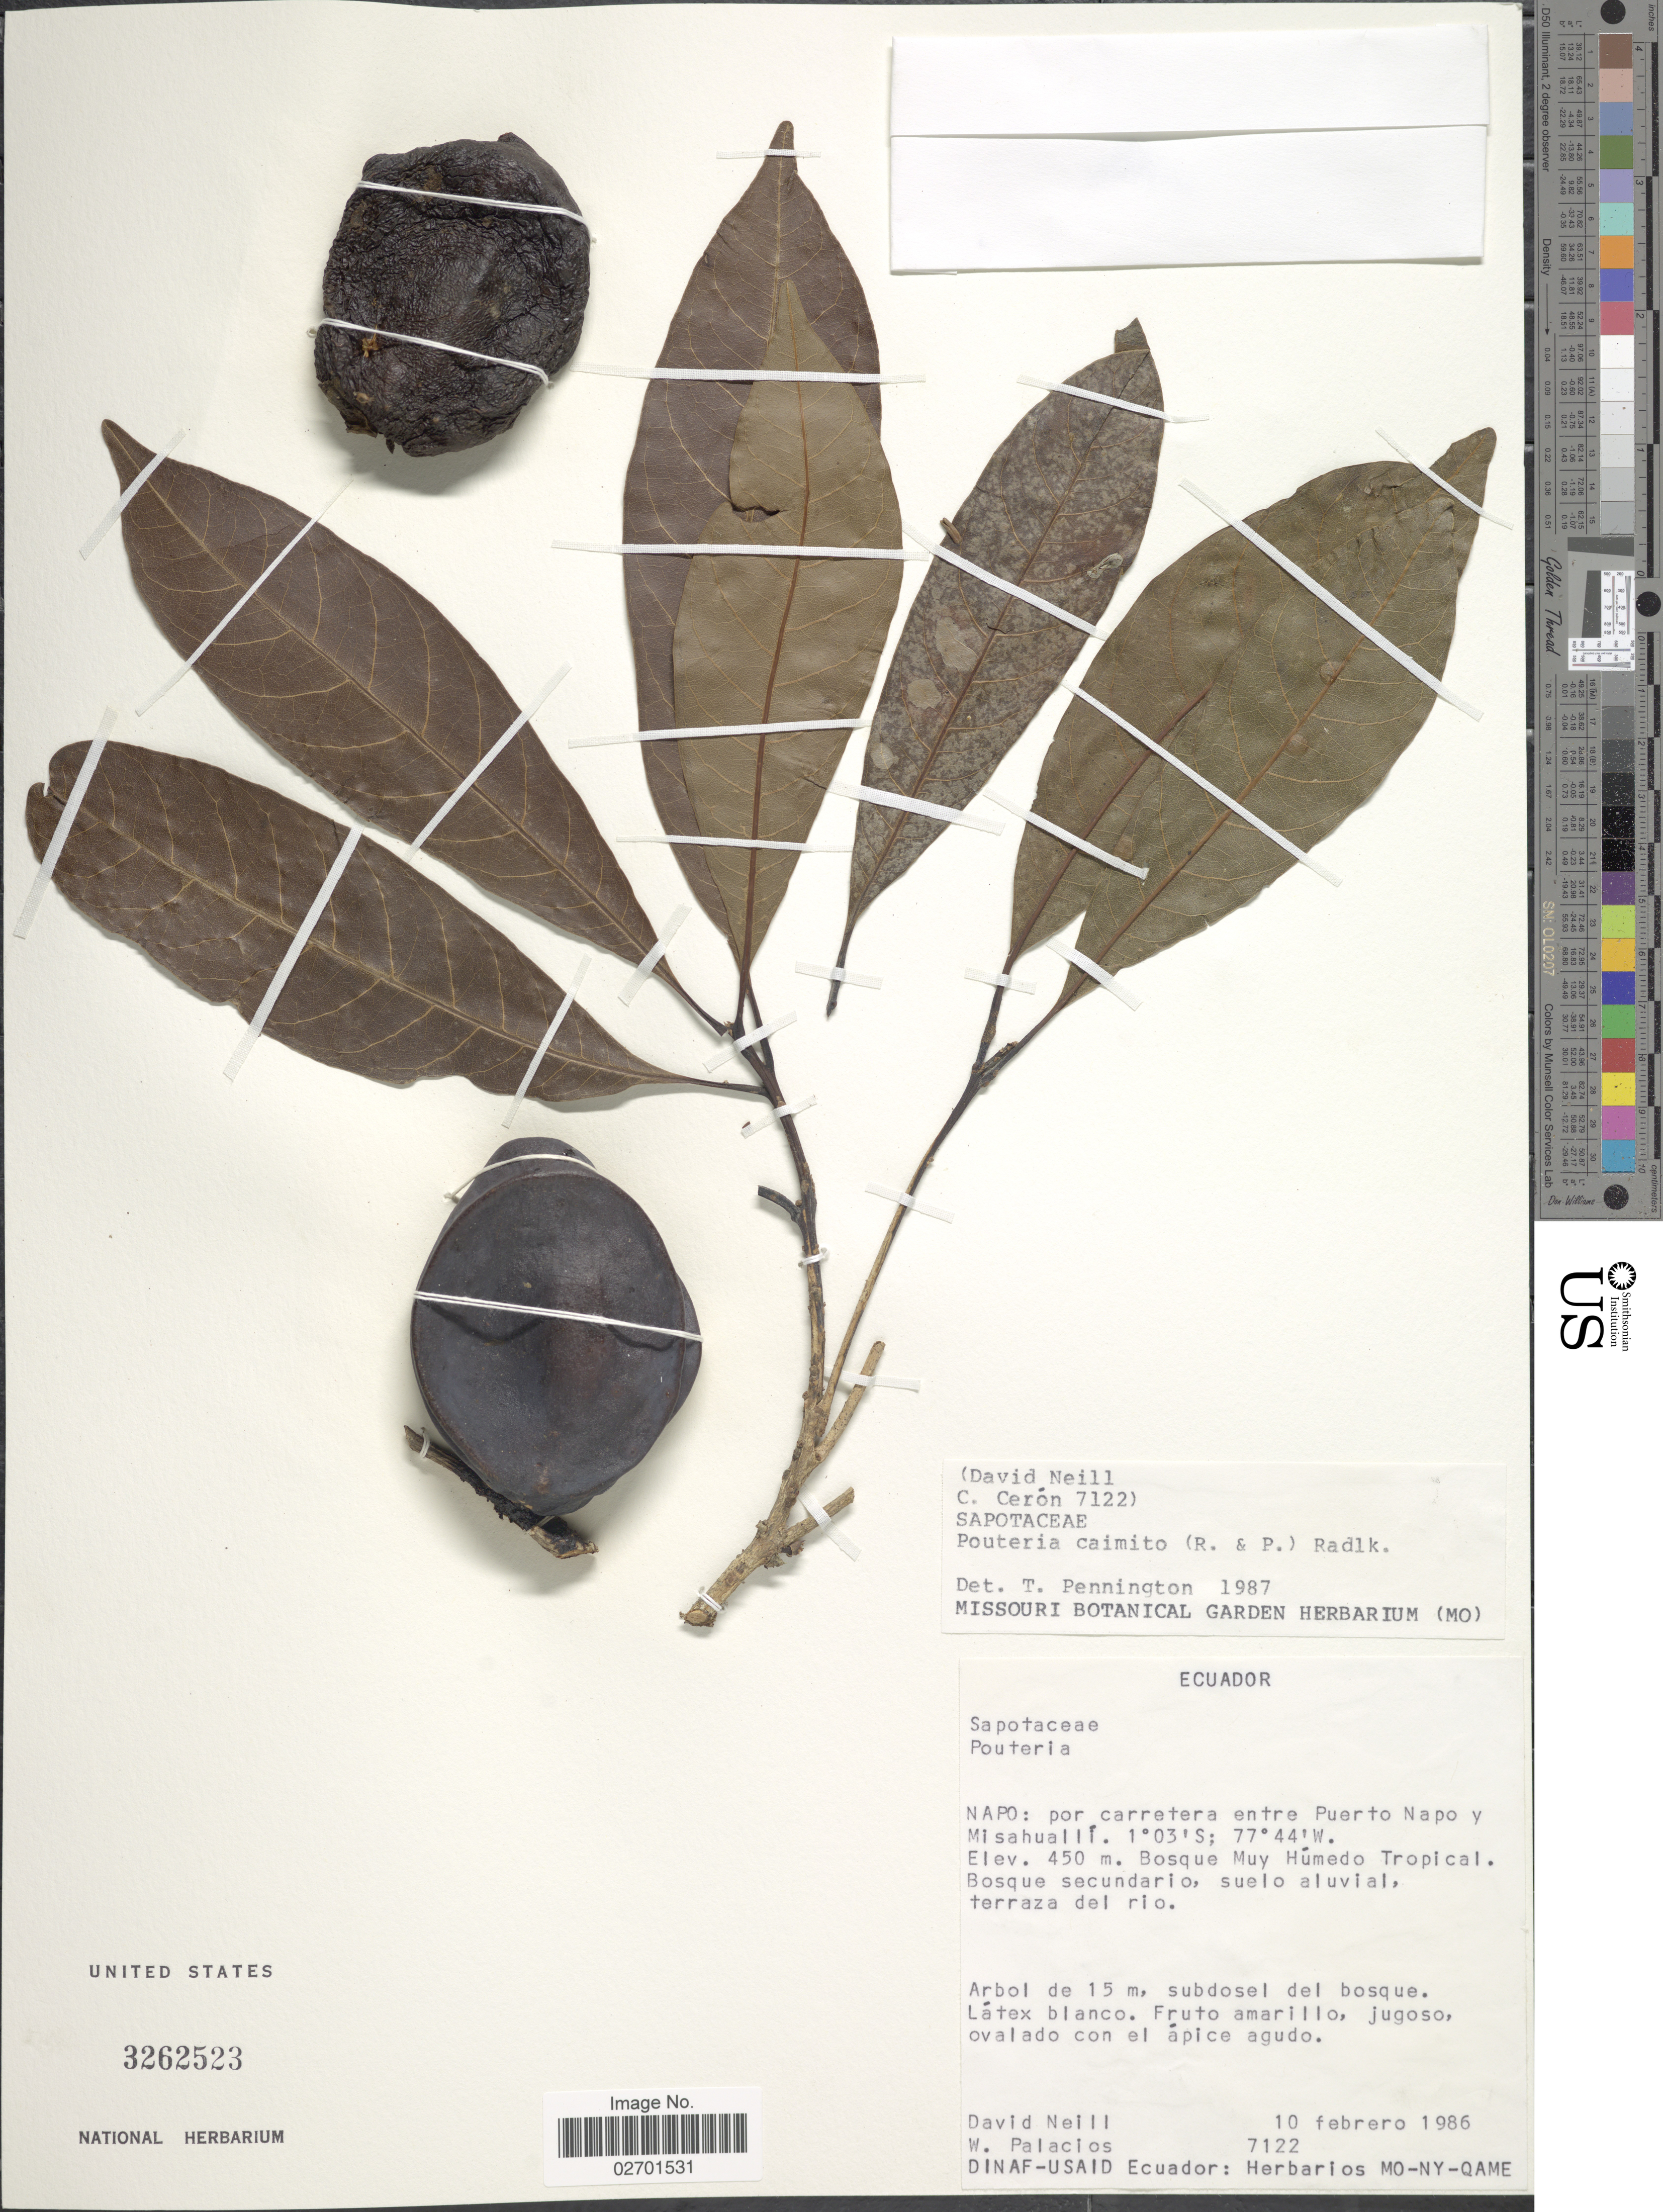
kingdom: Plantae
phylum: Tracheophyta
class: Magnoliopsida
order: Ericales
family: Sapotaceae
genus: Pouteria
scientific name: Pouteria caimito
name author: (Ruiz & Pav.) Radlk.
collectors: D. Neill & W. Palacios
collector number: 7122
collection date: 1986-02-10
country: Ecuador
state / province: Napo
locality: Por carretera entre Puerto Napo y Misahualli, Bosuq Humedo Tropical, terraza del rio.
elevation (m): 450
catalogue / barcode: US 3262523